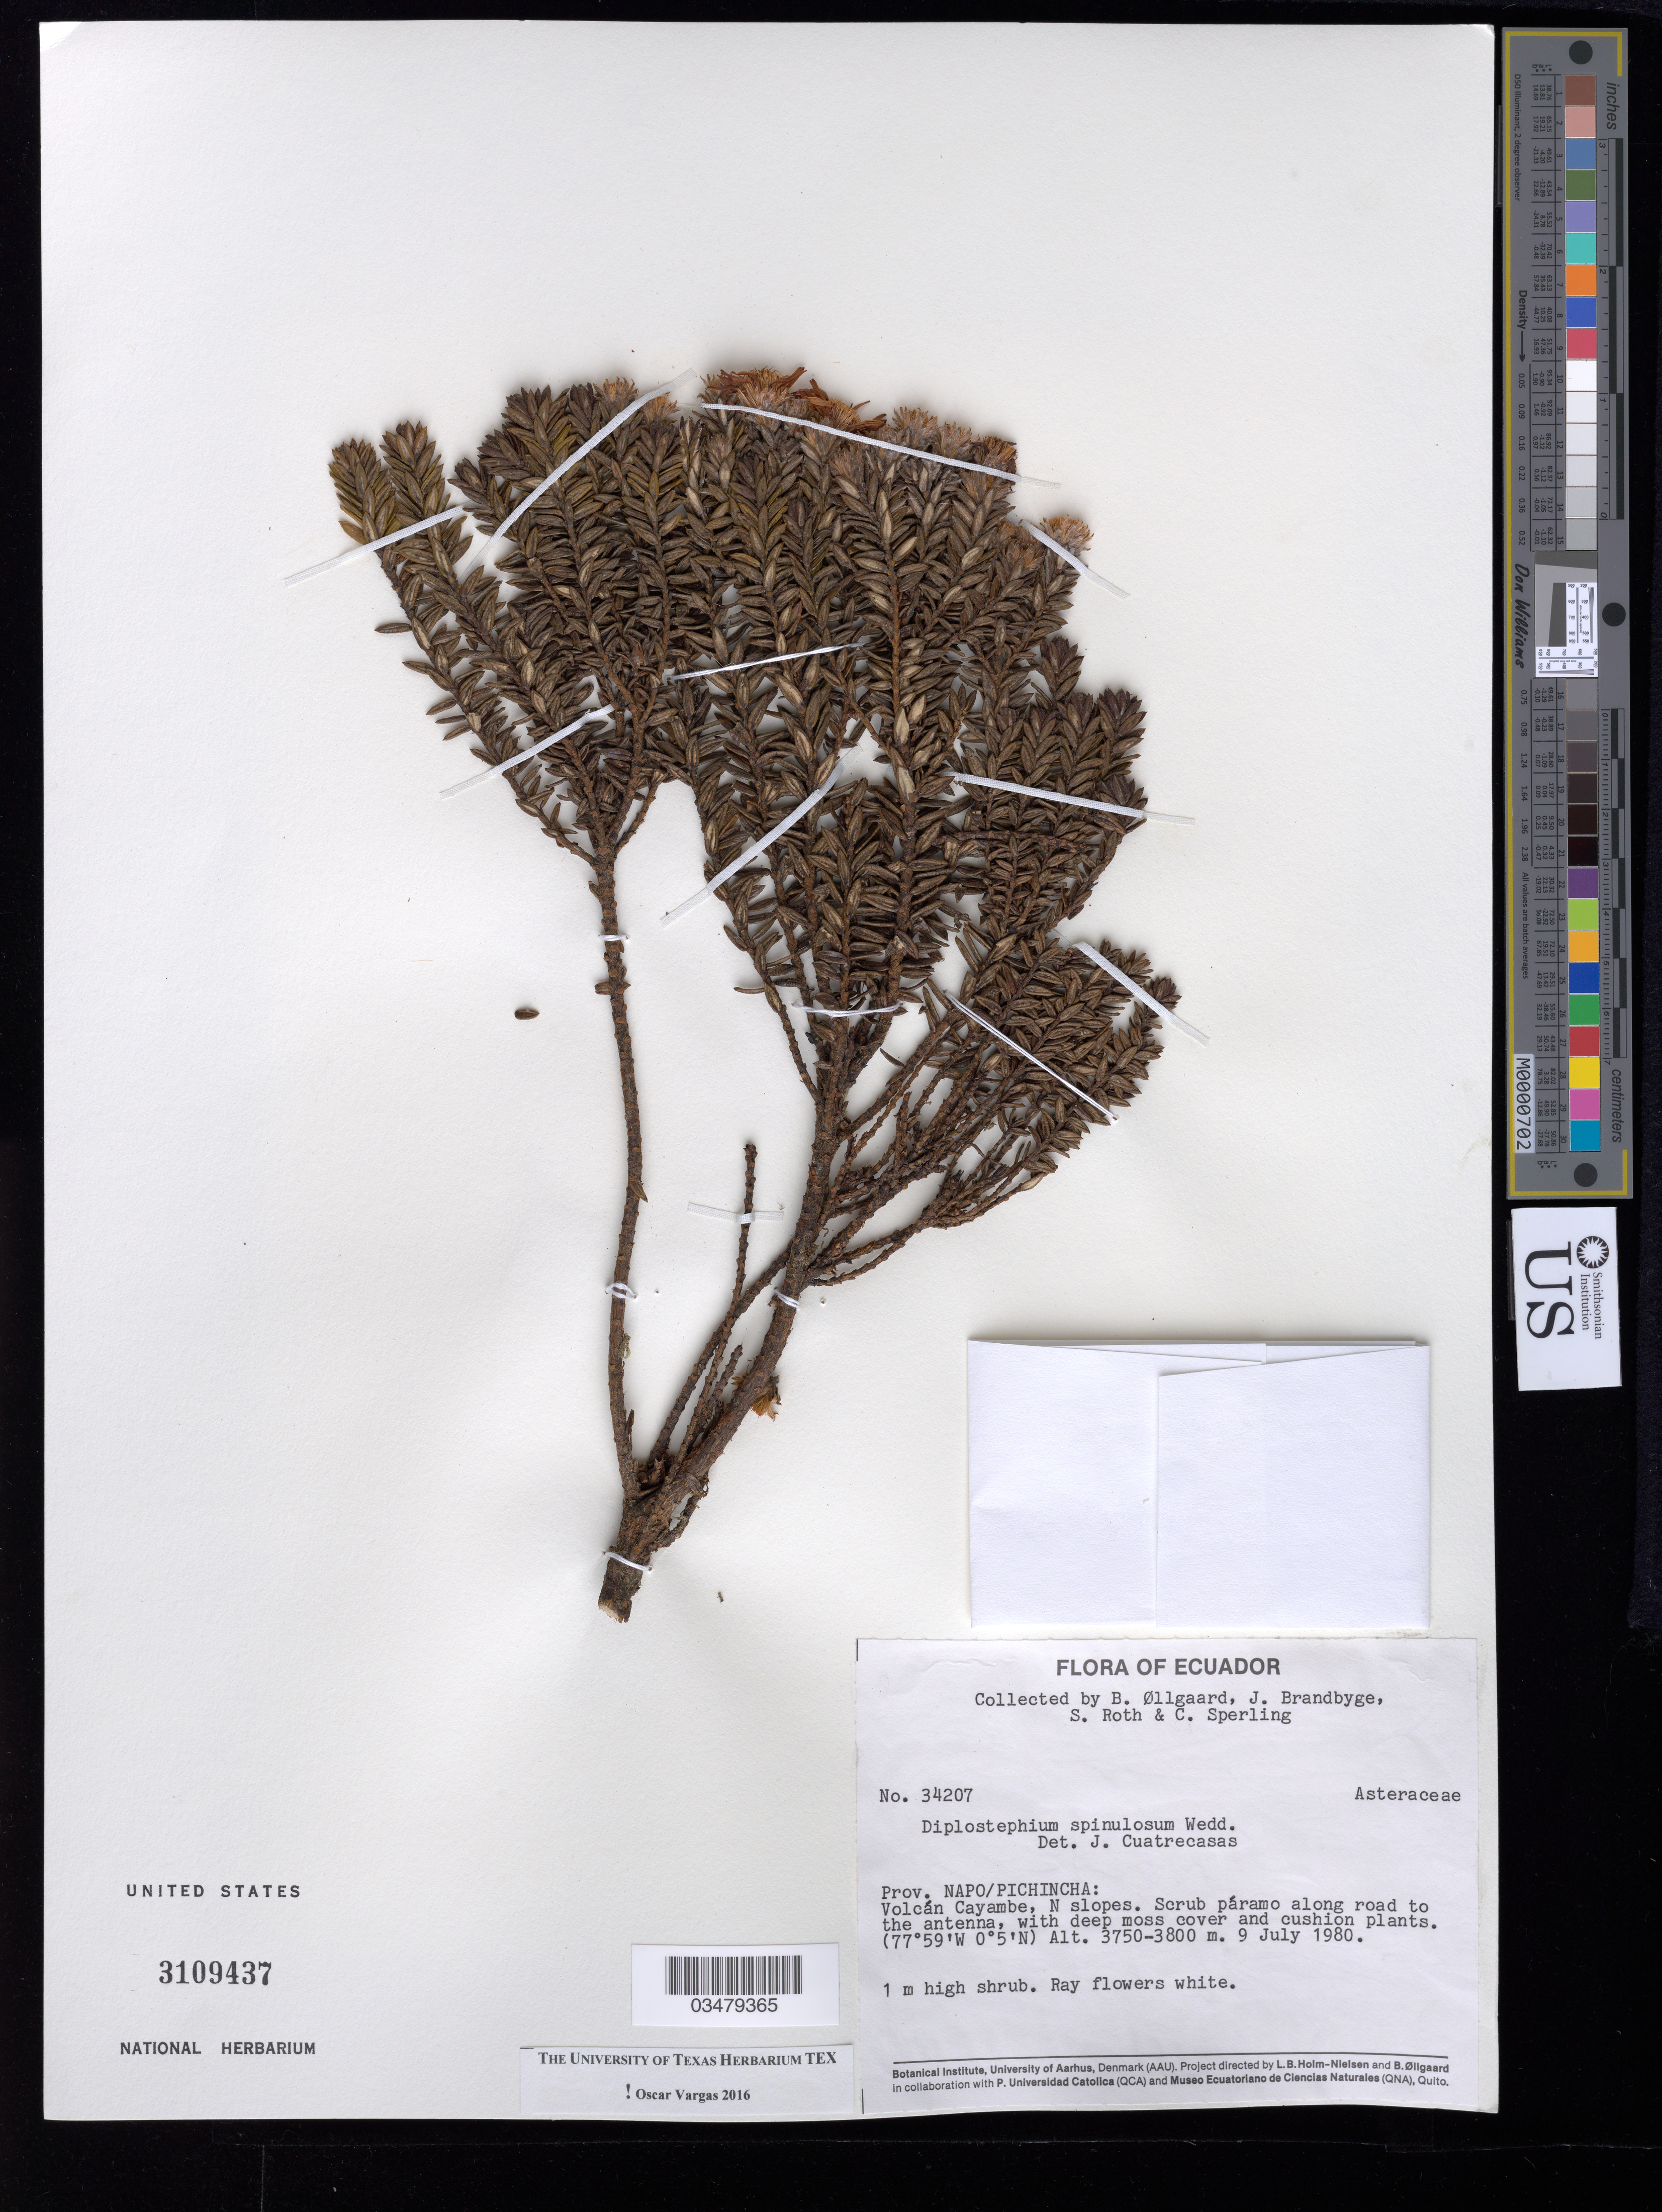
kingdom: Plantae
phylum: Tracheophyta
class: Magnoliopsida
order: Asterales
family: Asteraceae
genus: Diplostephium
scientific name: Diplostephium spinulosum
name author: Wedd.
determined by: Vargas, Oscar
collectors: B. Øllgaard, J. Brandbyge, S. Roth & C. Sperling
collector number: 34207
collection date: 1980-07-09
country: Ecuador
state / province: Pichincha / Napo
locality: Volcan Cayambe, N slopes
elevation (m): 3750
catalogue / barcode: US 3109437